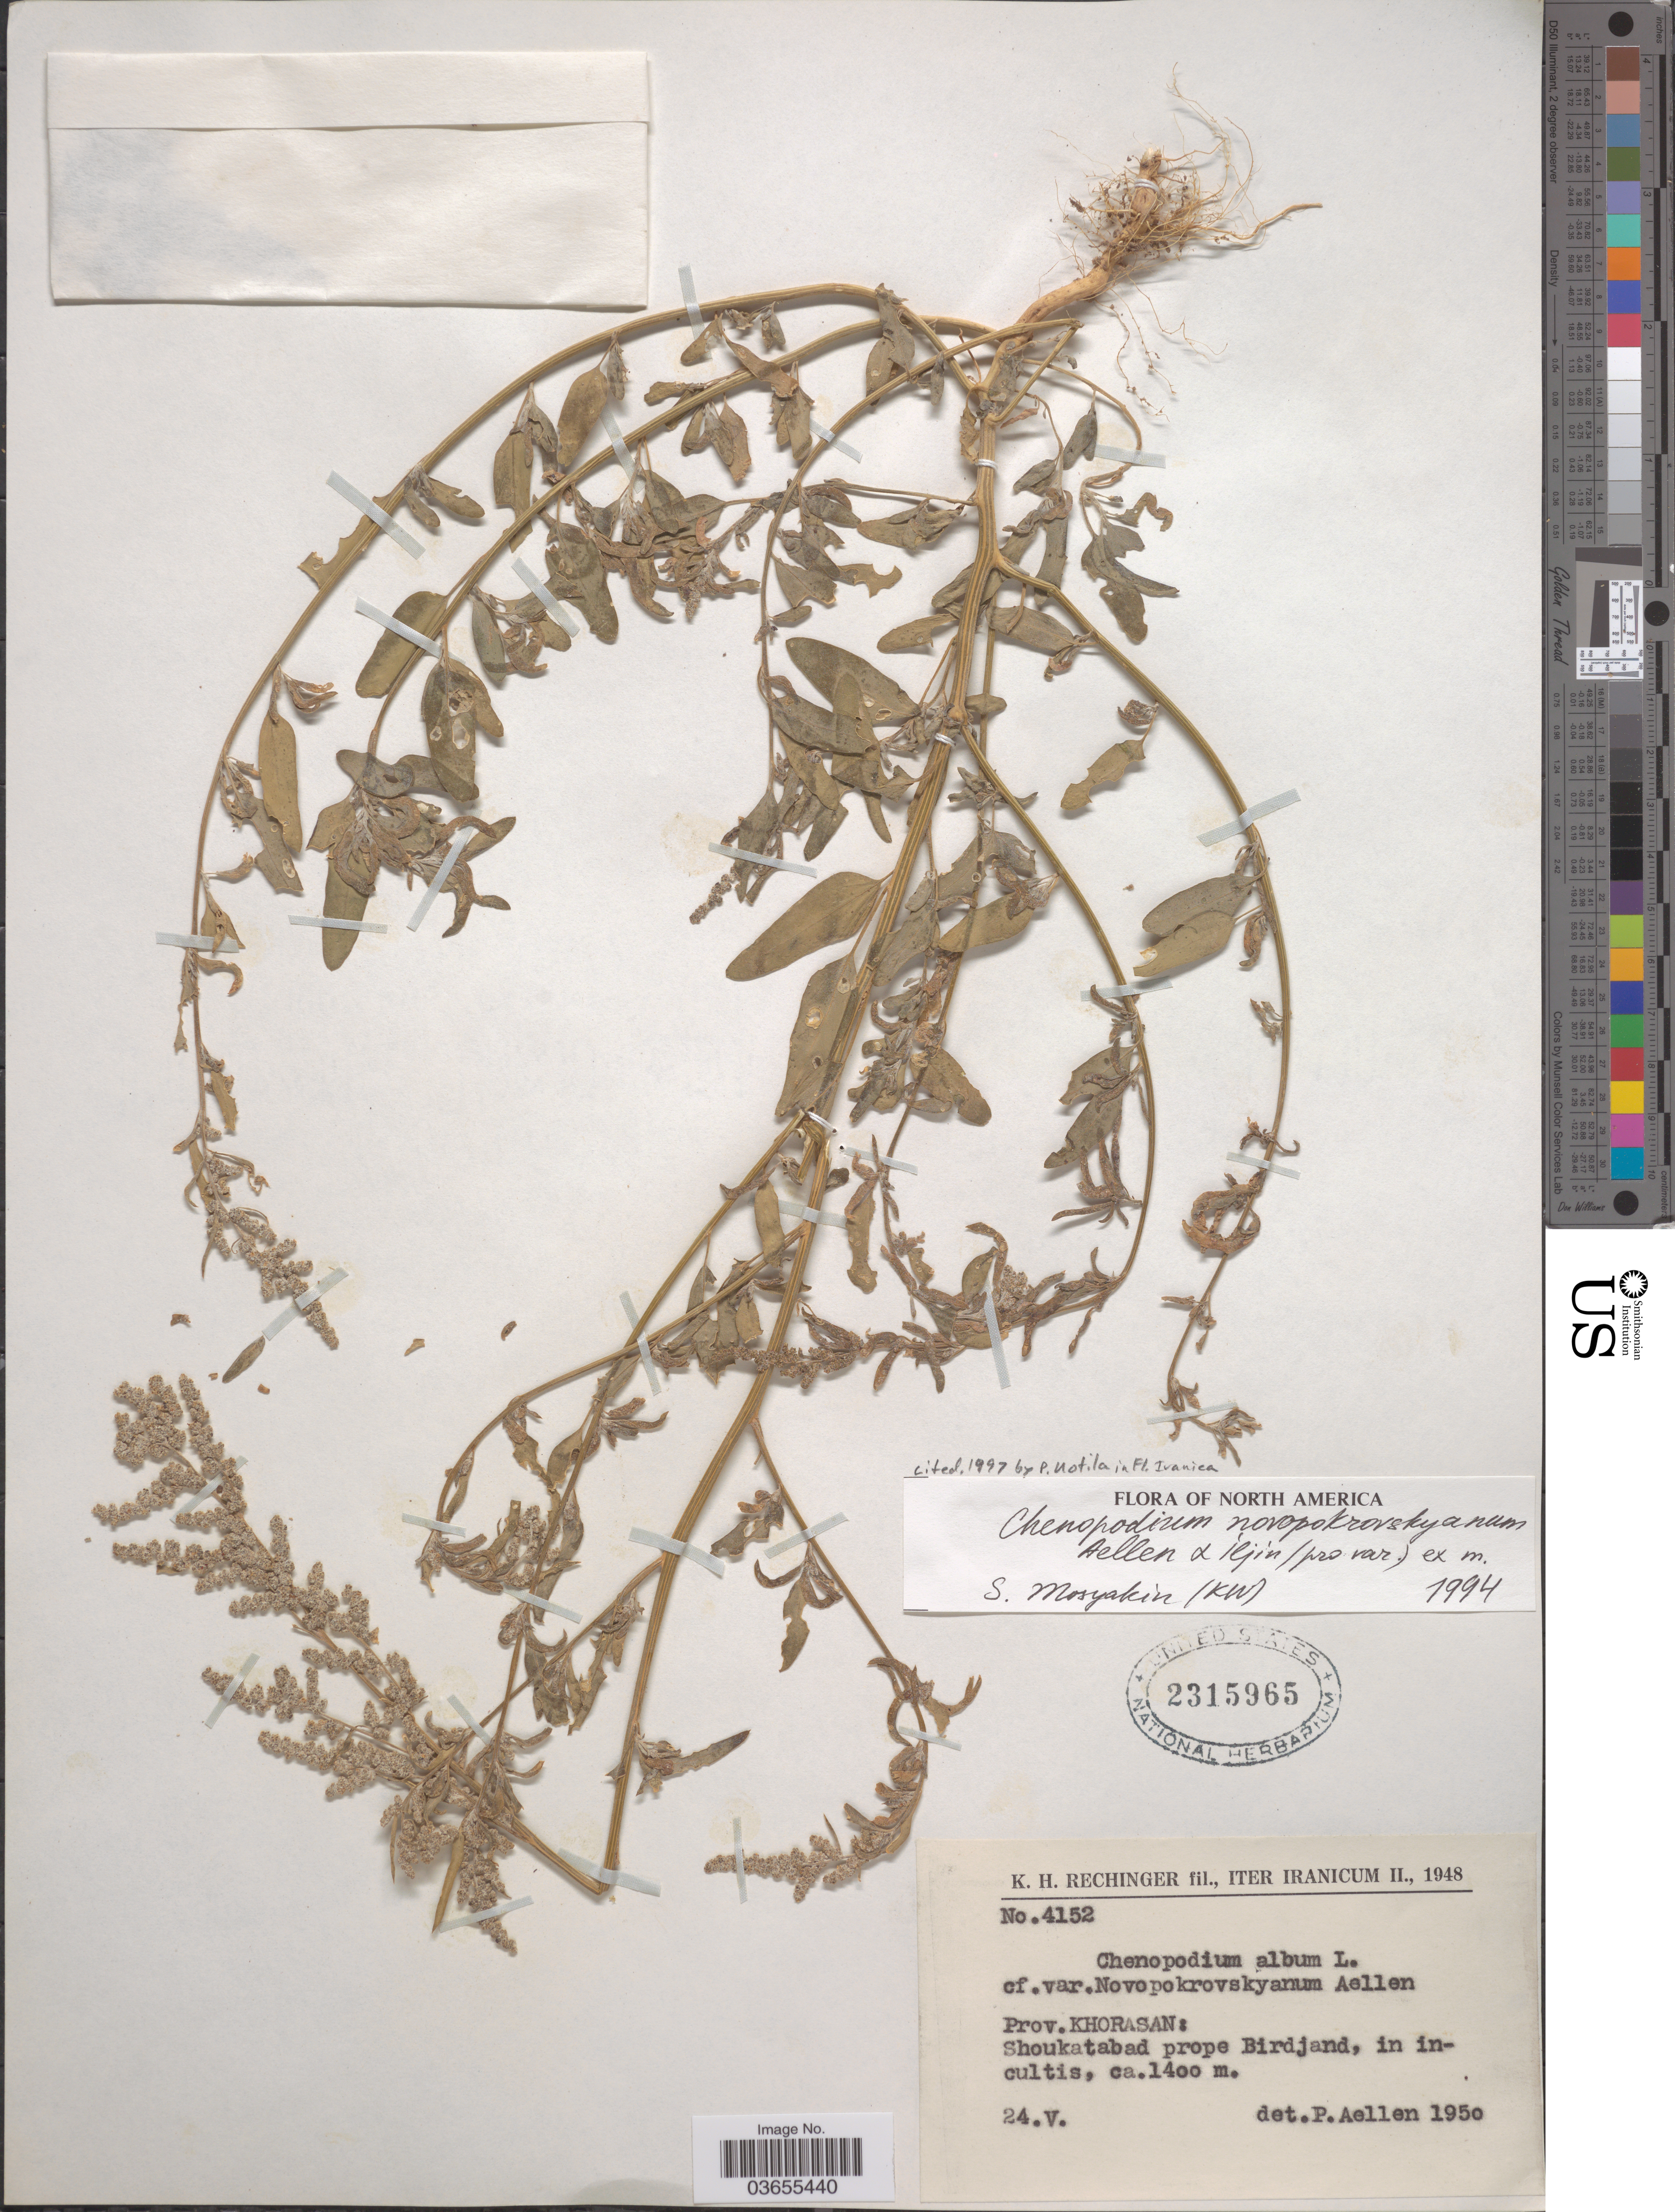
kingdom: Plantae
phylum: Tracheophyta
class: Magnoliopsida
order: Caryophyllales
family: Amaranthaceae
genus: Chenopodium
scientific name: Chenopodium novopokrovskyanum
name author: (Aellen) Uotila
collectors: K. H. Rechinger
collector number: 4152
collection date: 1948-05-24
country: Iran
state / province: Khorasan [obsolete]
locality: Shoukatabad prope Birdjand.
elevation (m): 1400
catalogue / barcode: US 2315965